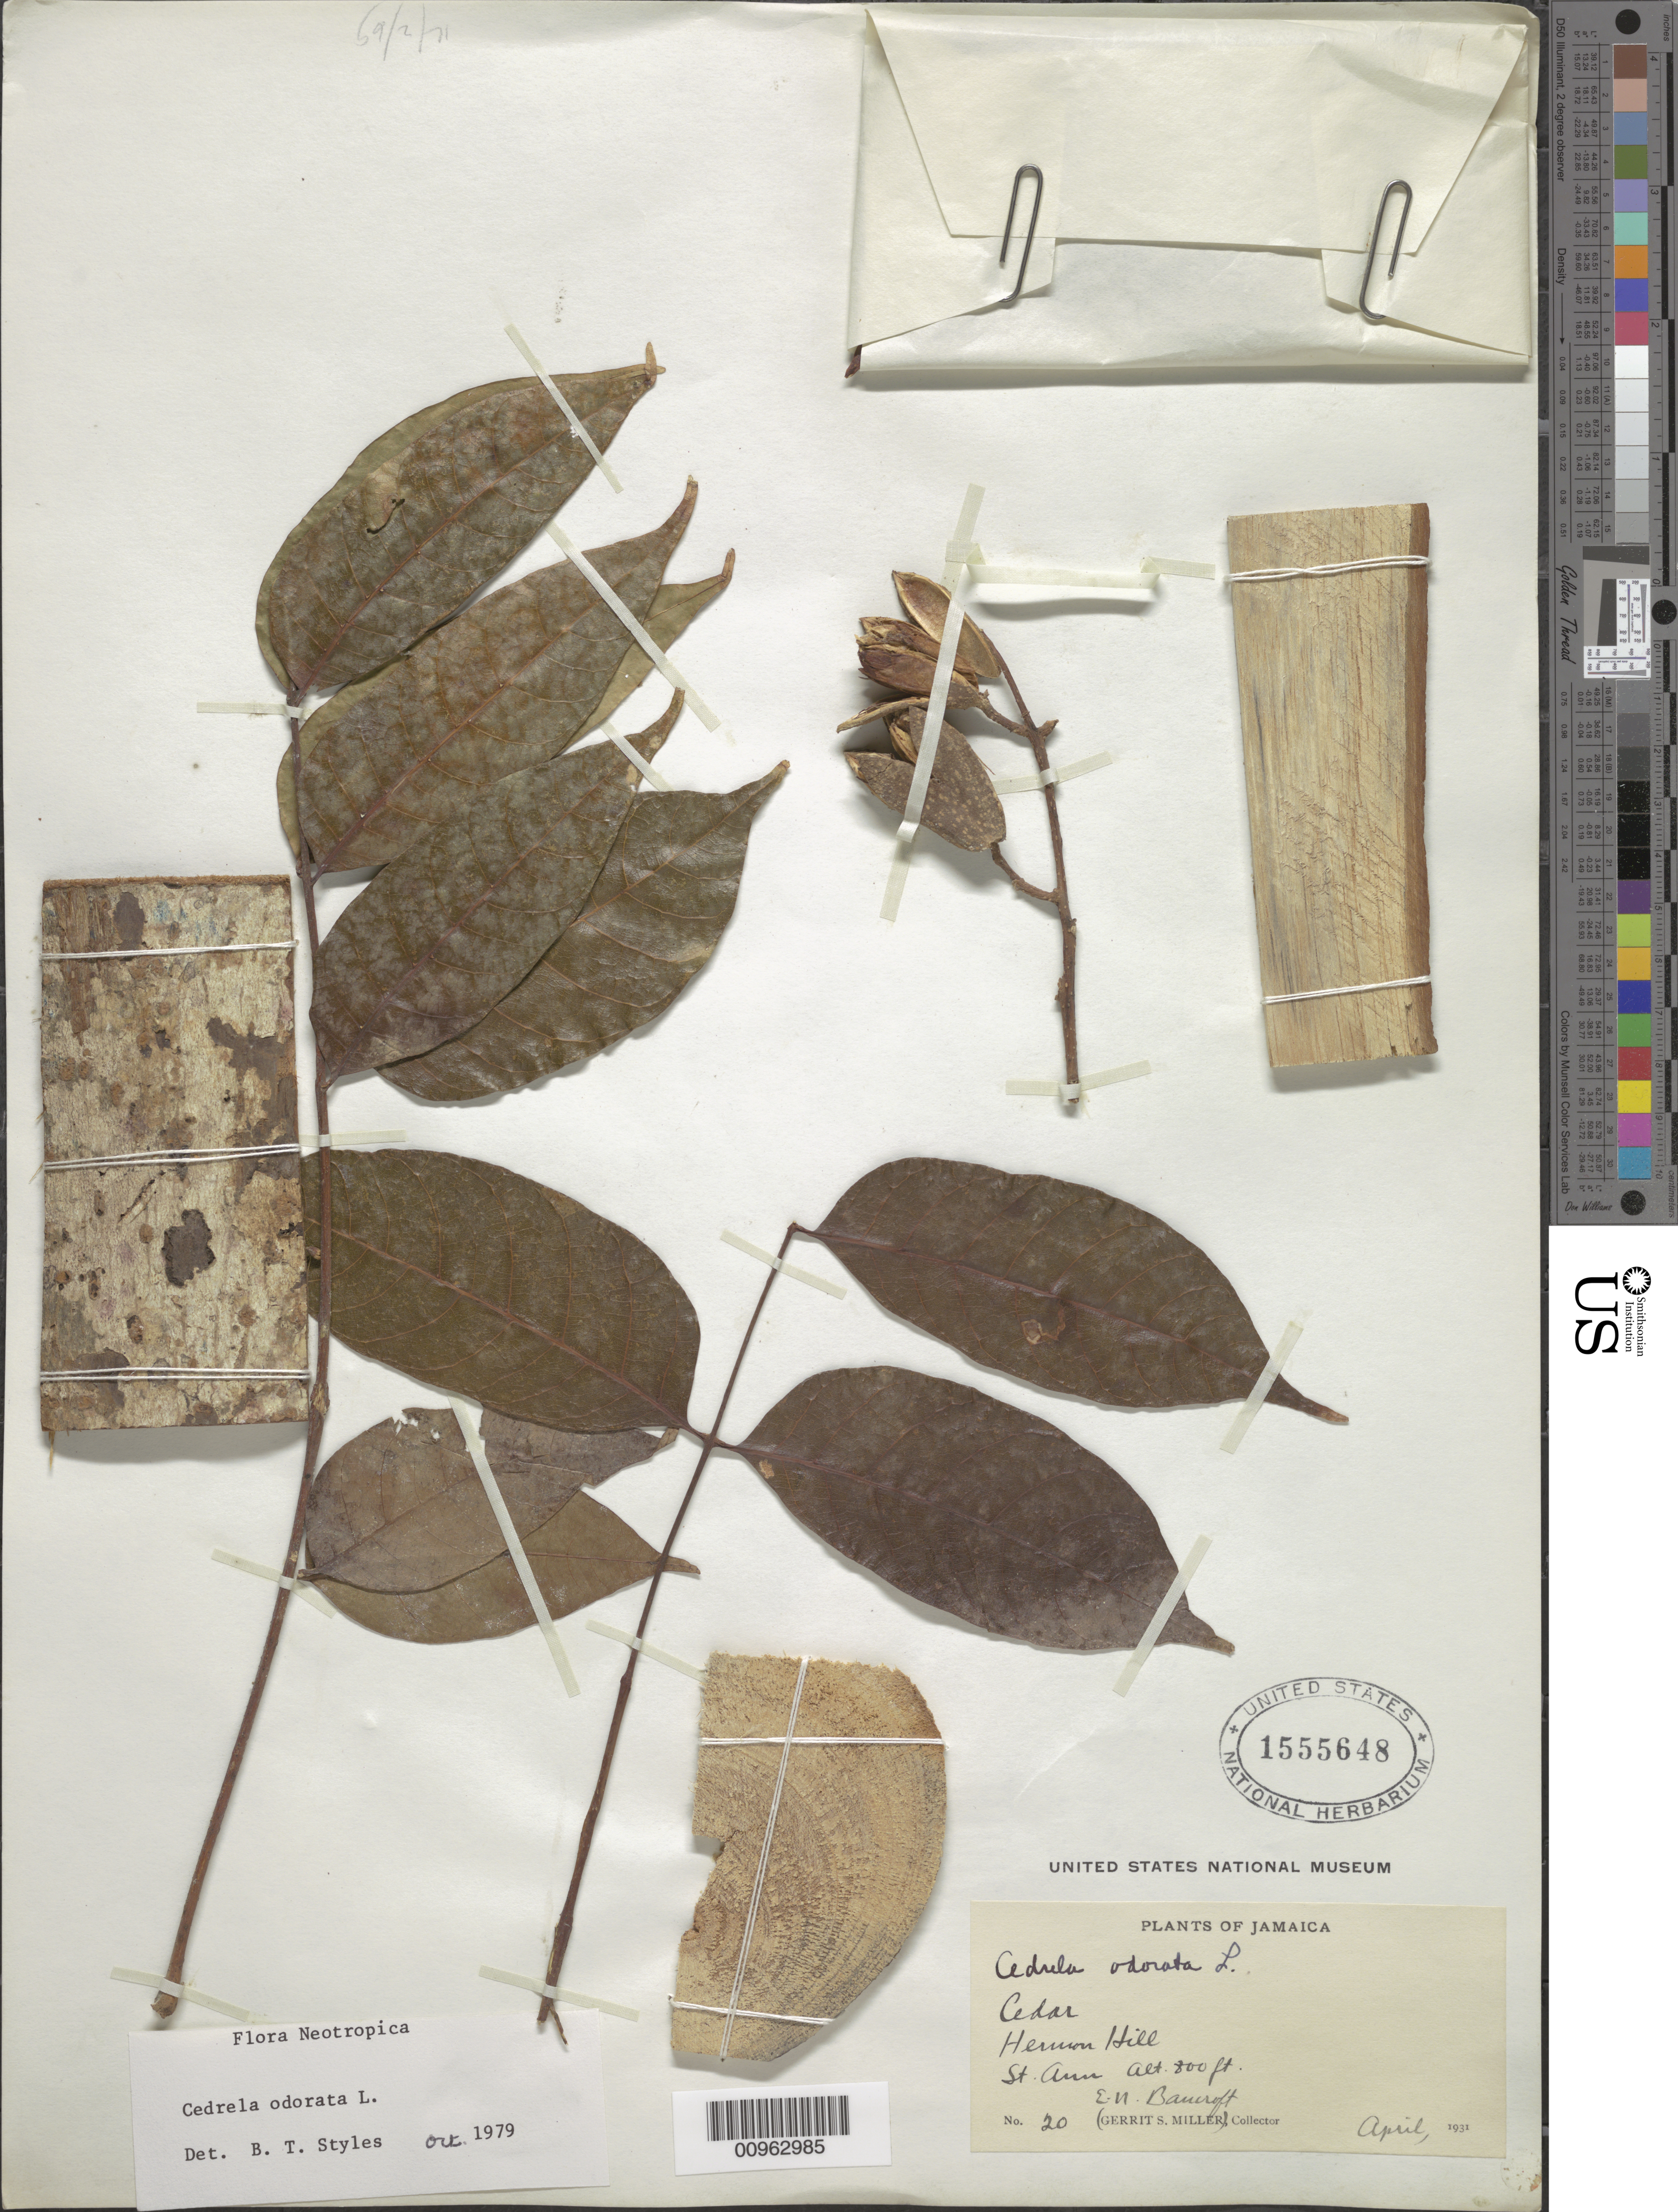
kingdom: Plantae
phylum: Tracheophyta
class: Magnoliopsida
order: Sapindales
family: Meliaceae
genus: Cedrela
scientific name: Cedrela odorata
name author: L.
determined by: Styles, B. T.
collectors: E. Bancroft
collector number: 20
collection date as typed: Apr 1931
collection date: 1931-04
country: Jamaica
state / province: Saint Ann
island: Jamaica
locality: Herman Hill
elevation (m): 244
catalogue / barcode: US 1555648